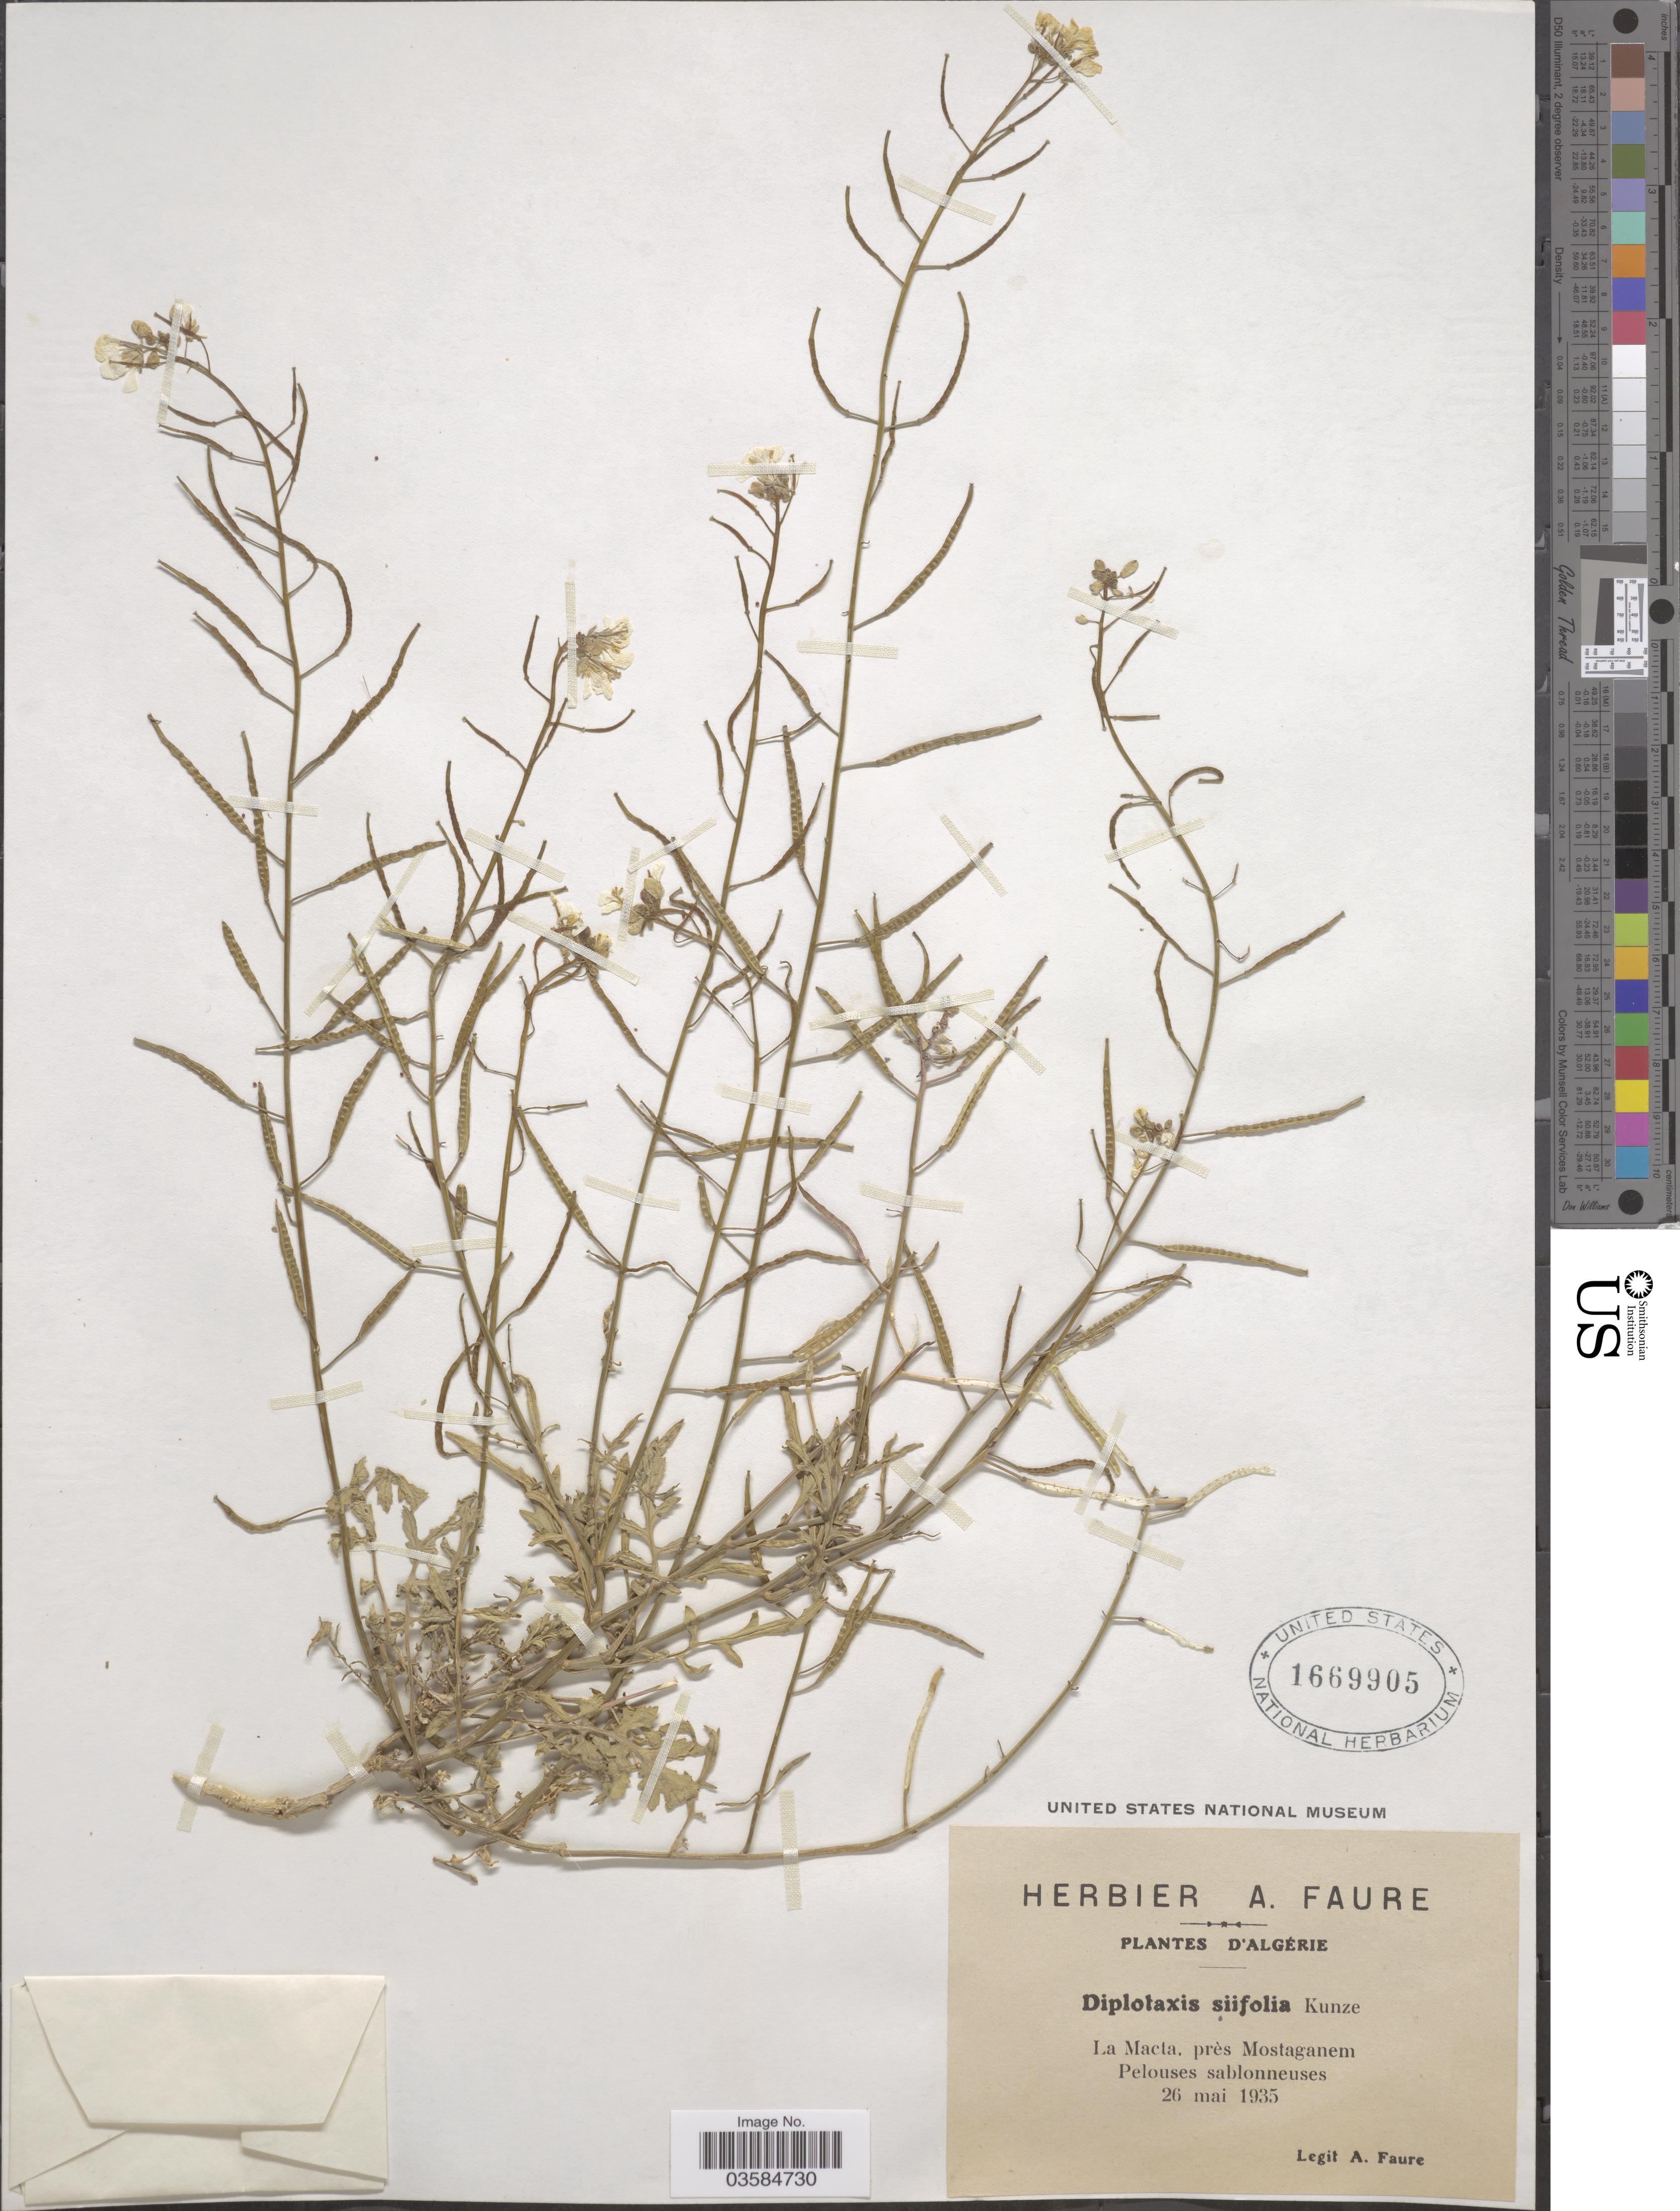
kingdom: Plantae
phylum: Tracheophyta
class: Magnoliopsida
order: Brassicales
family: Brassicaceae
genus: Diplotaxis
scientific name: Diplotaxis siifolia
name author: Kunze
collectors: A. Faure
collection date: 1935-05-26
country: Algeria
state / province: Mostaganem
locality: La Macta, près Mostaganem Pelouses sablonneuses.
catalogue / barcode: US 1669905